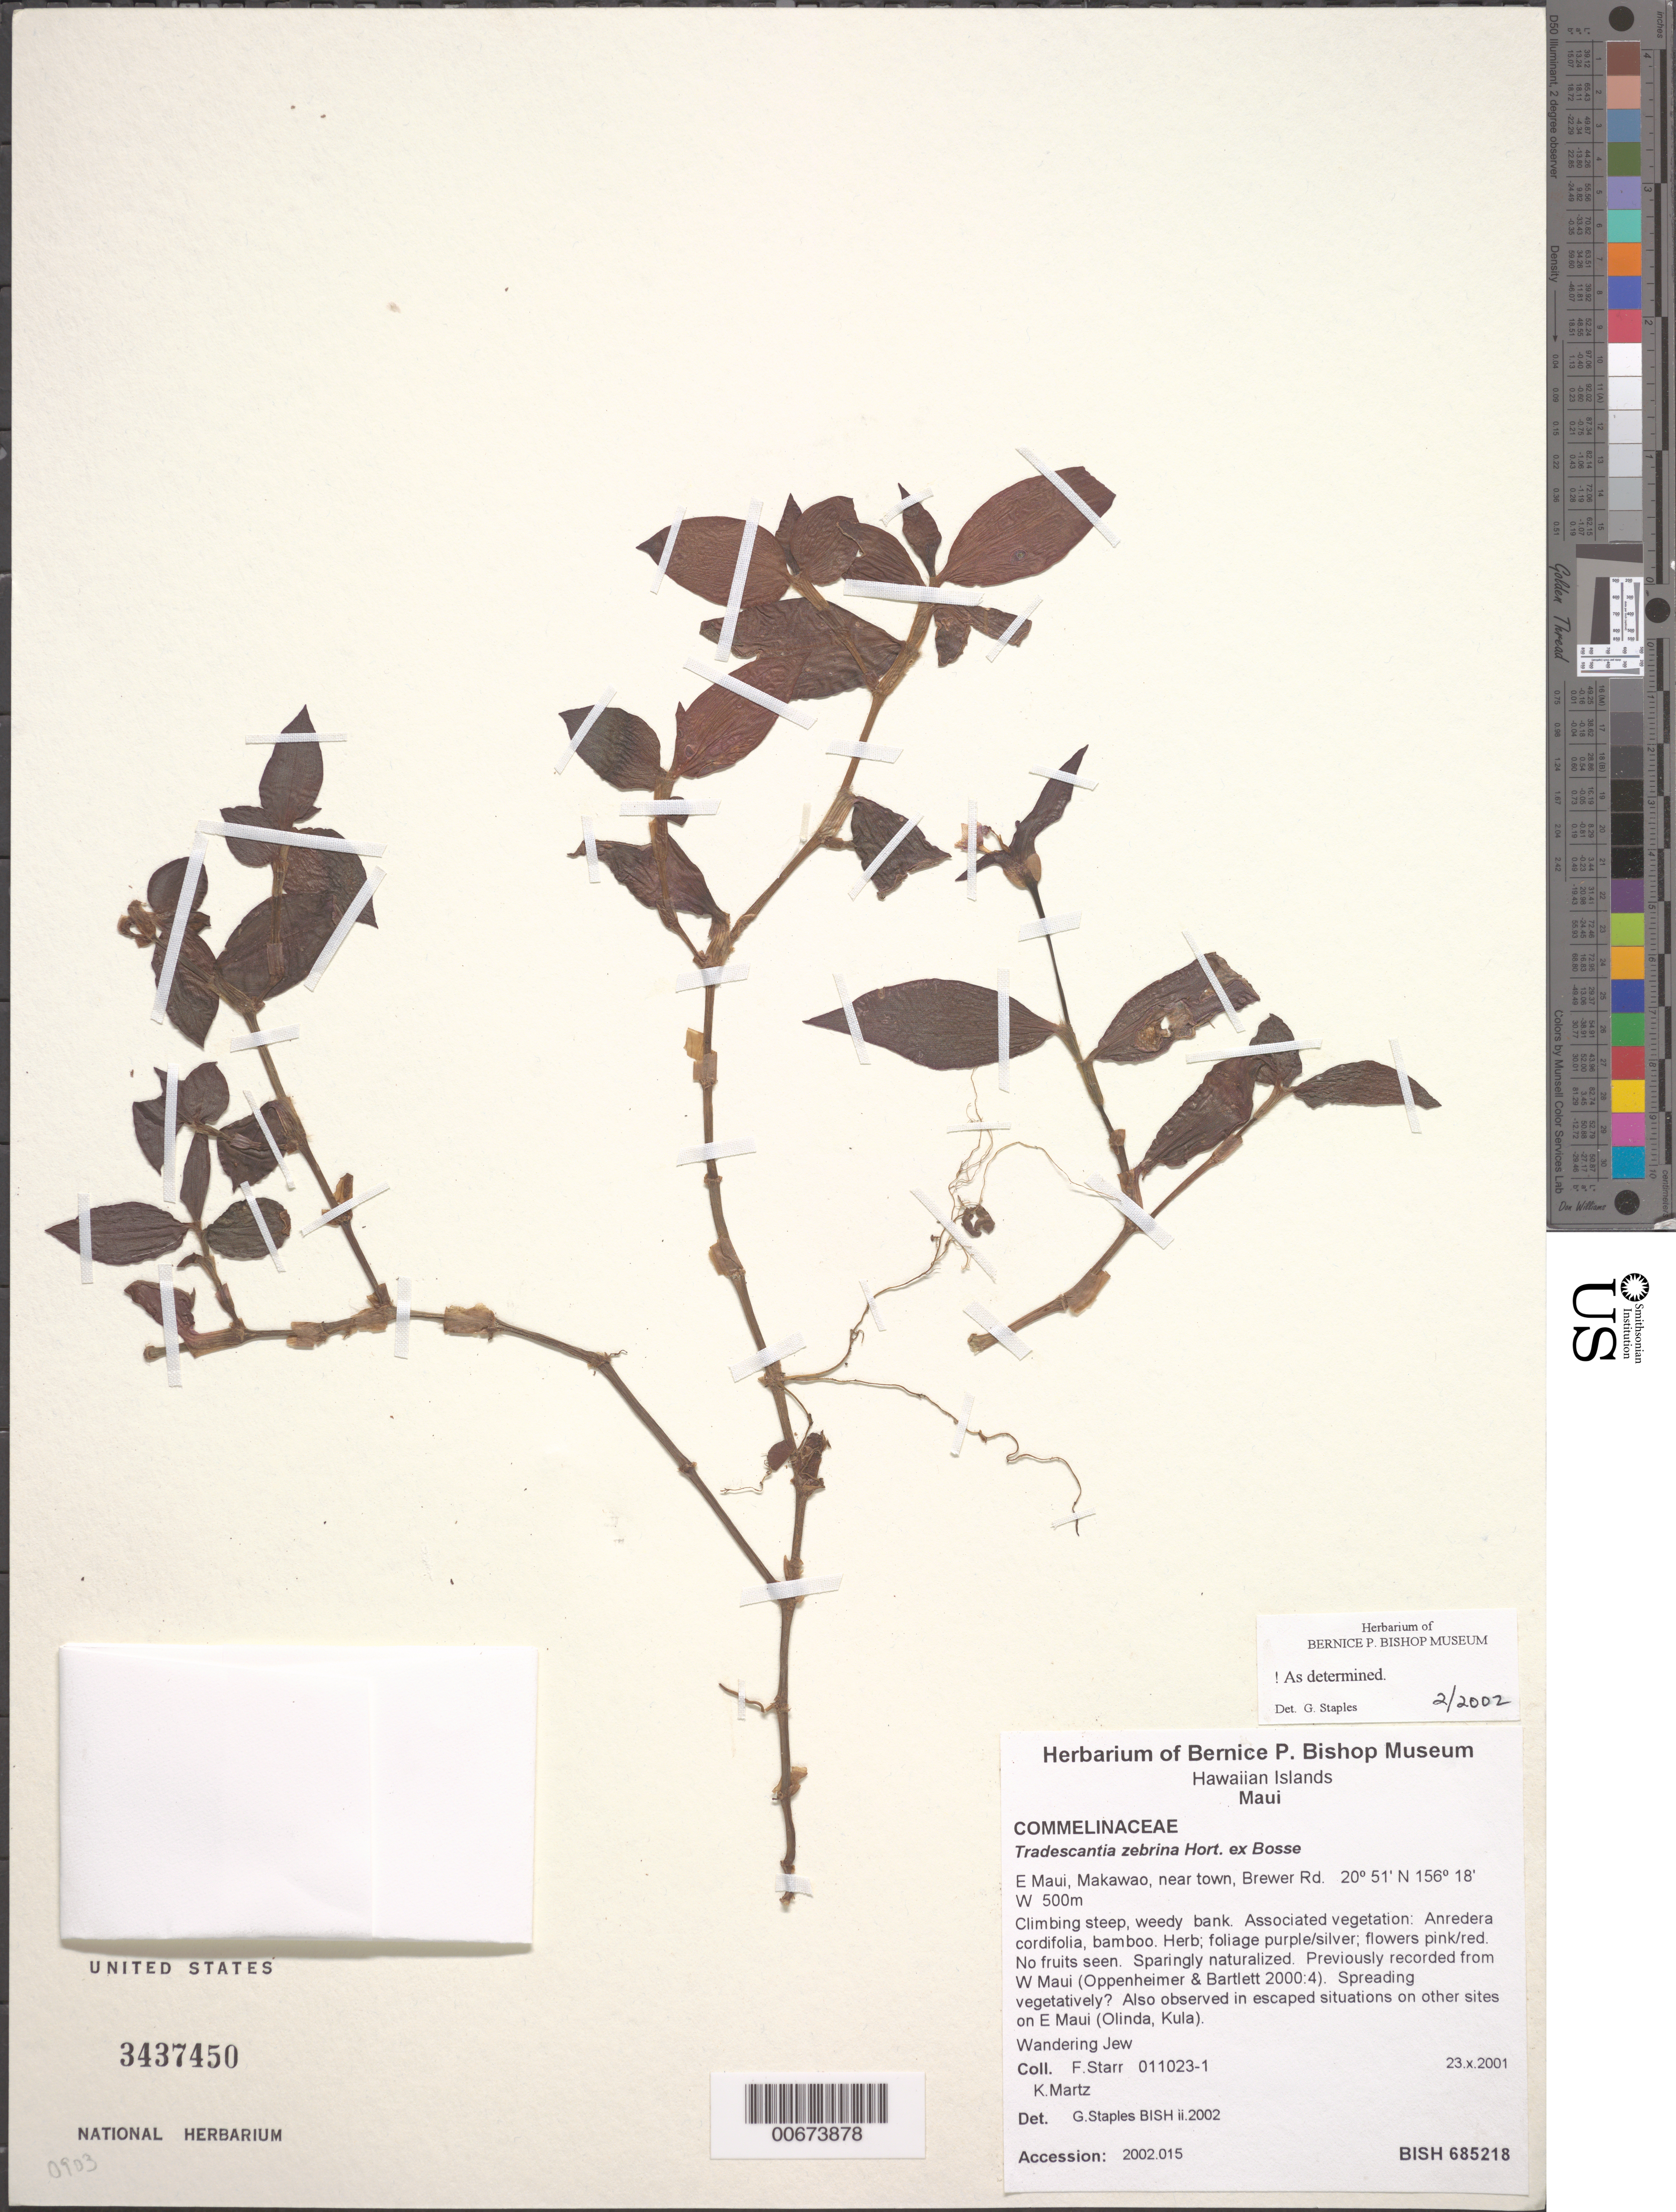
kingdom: Plantae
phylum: Tracheophyta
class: Liliopsida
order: Commelinales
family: Commelinaceae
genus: Tradescantia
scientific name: Tradescantia zebrina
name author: Bosse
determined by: Staples, G. W.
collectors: F. Starr & K. Martz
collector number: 011023-1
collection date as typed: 23 Oct 2001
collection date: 2001-10-23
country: United States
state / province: Hawaii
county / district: Maui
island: Maui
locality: E Maui, Makawao, near town, Brewer Rd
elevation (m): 500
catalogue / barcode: US 3437450